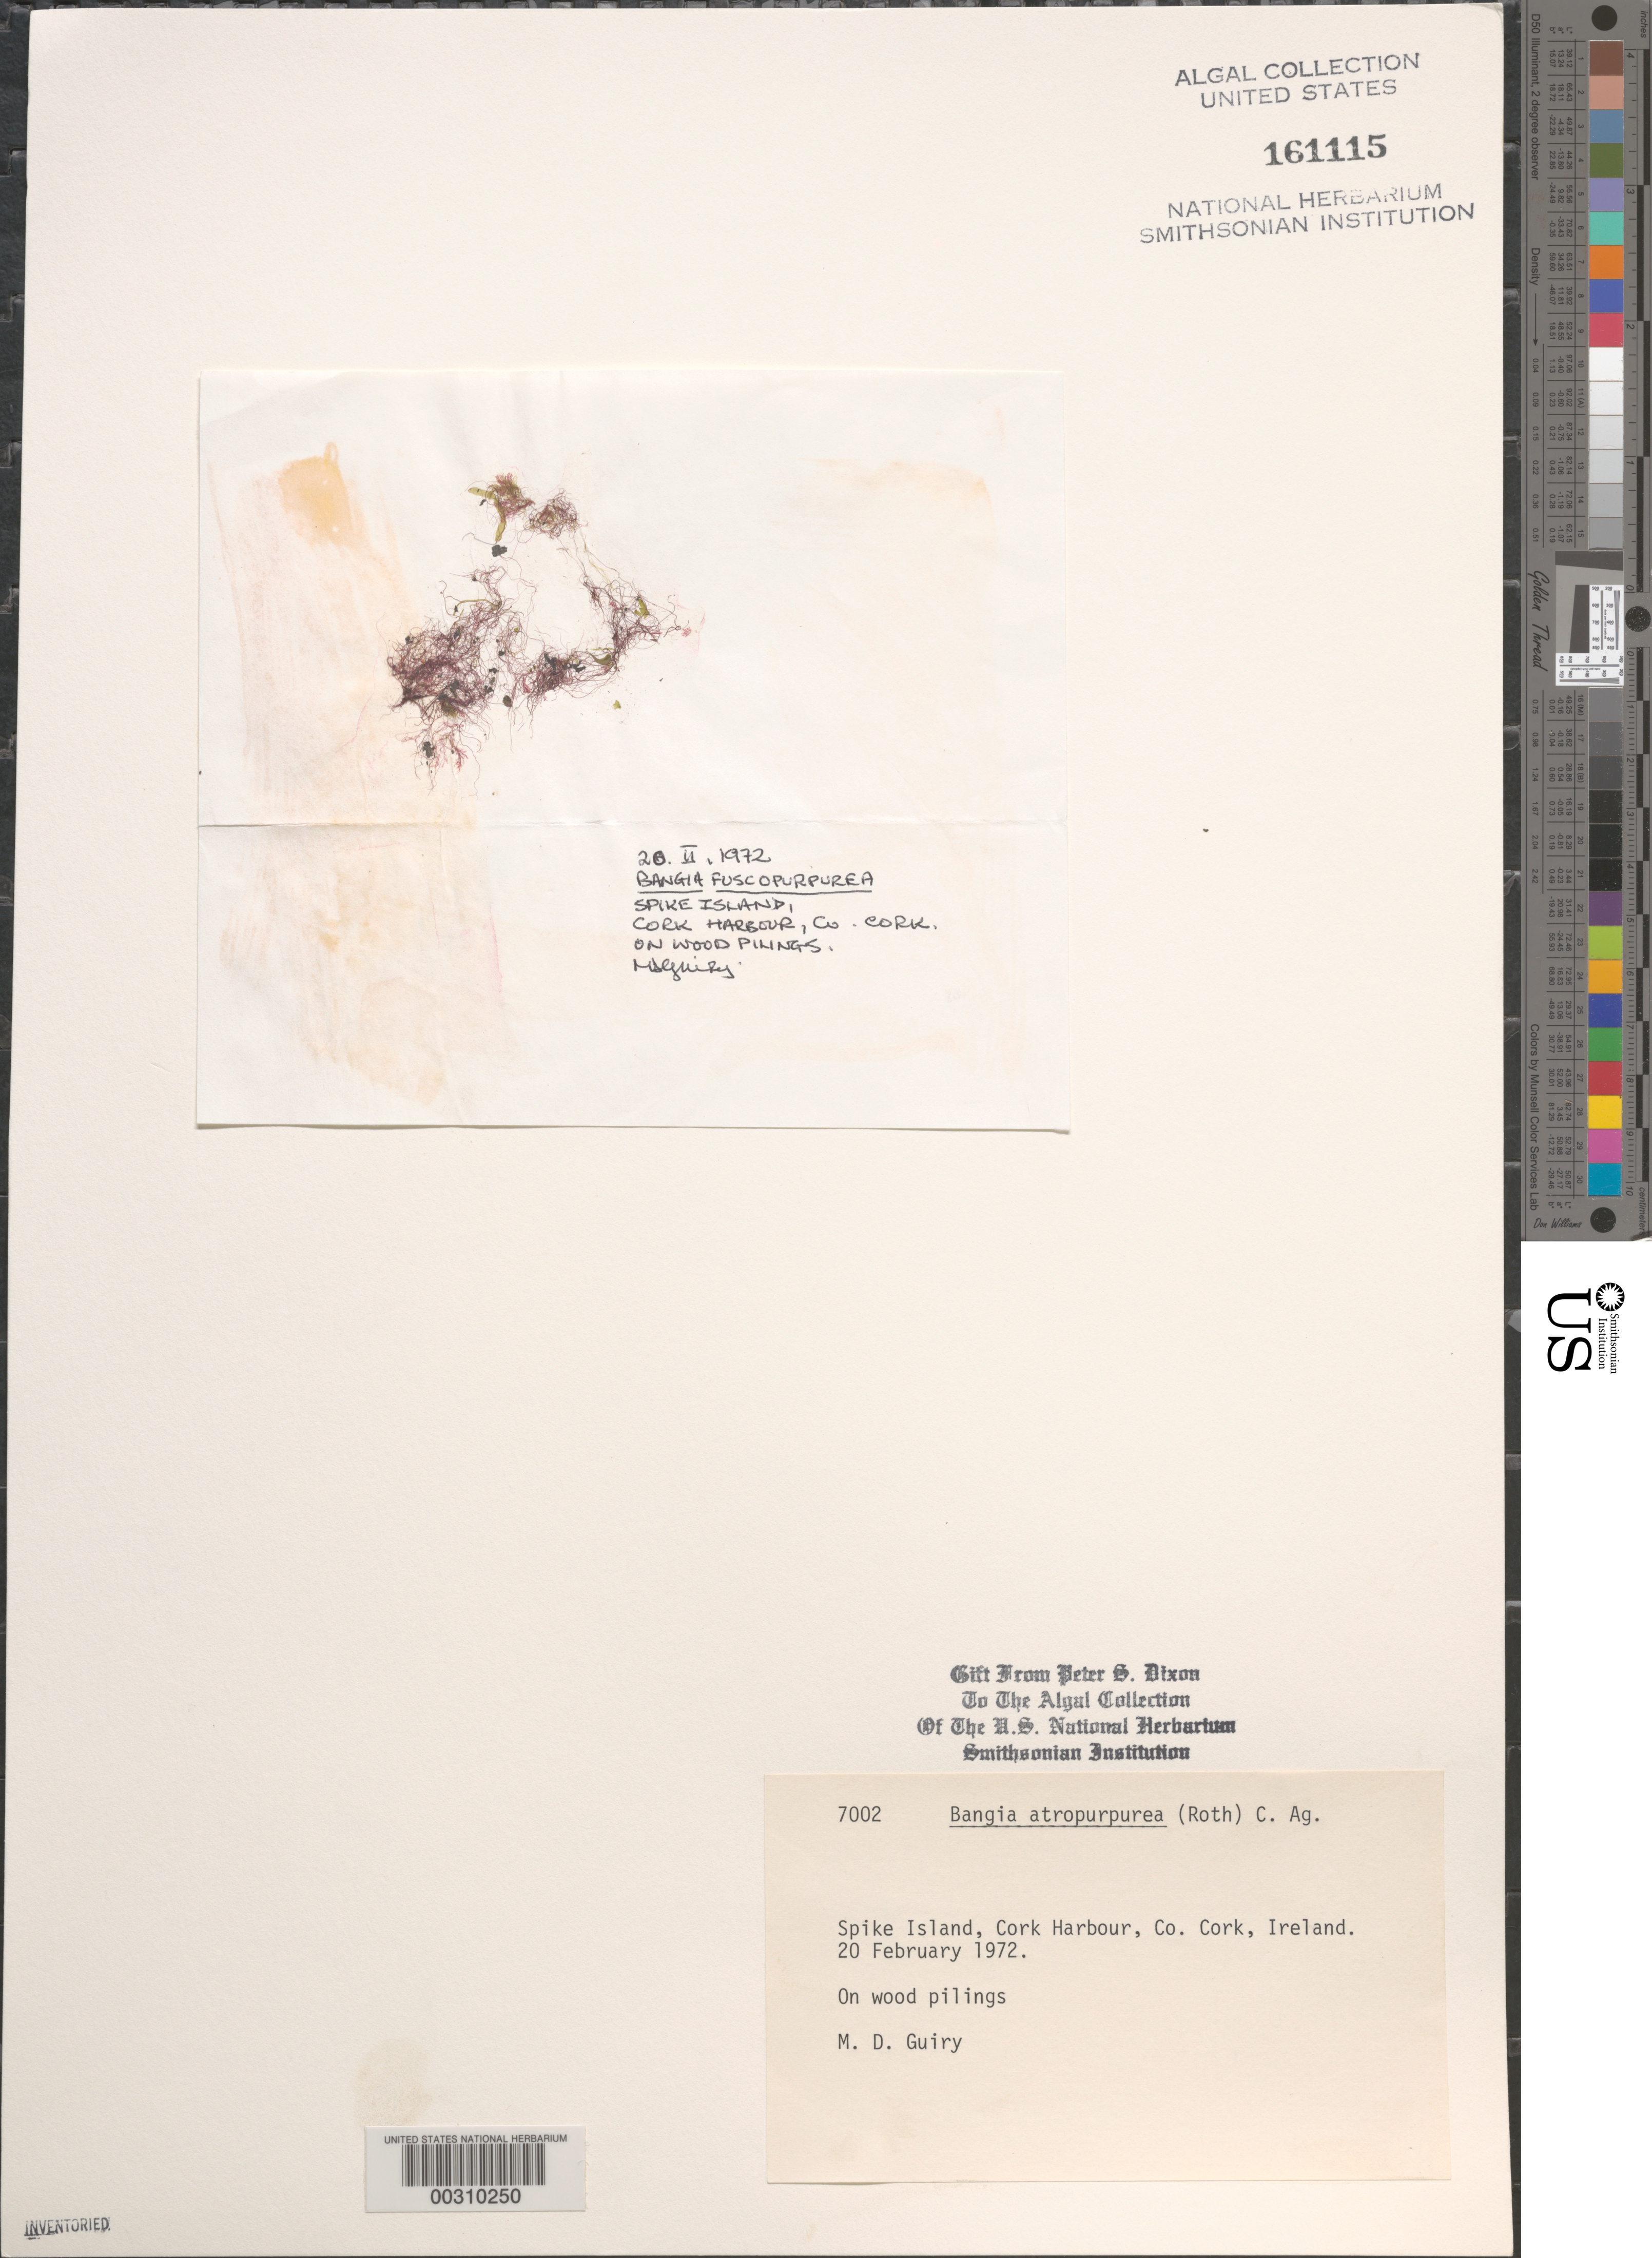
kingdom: Plantae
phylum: Rhodophyta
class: Bangiophyceae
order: Bangiales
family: Bangiaceae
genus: Bangia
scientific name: Bangia atropurpurea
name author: (Mertens ex Roth) C. Agardh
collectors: M. Guiry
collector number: PSD 7002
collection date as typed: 20 Feb 1972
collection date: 1972-02-20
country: Ireland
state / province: Munster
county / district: Cork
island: Spike Island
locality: Cork Harbor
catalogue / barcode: US 161115